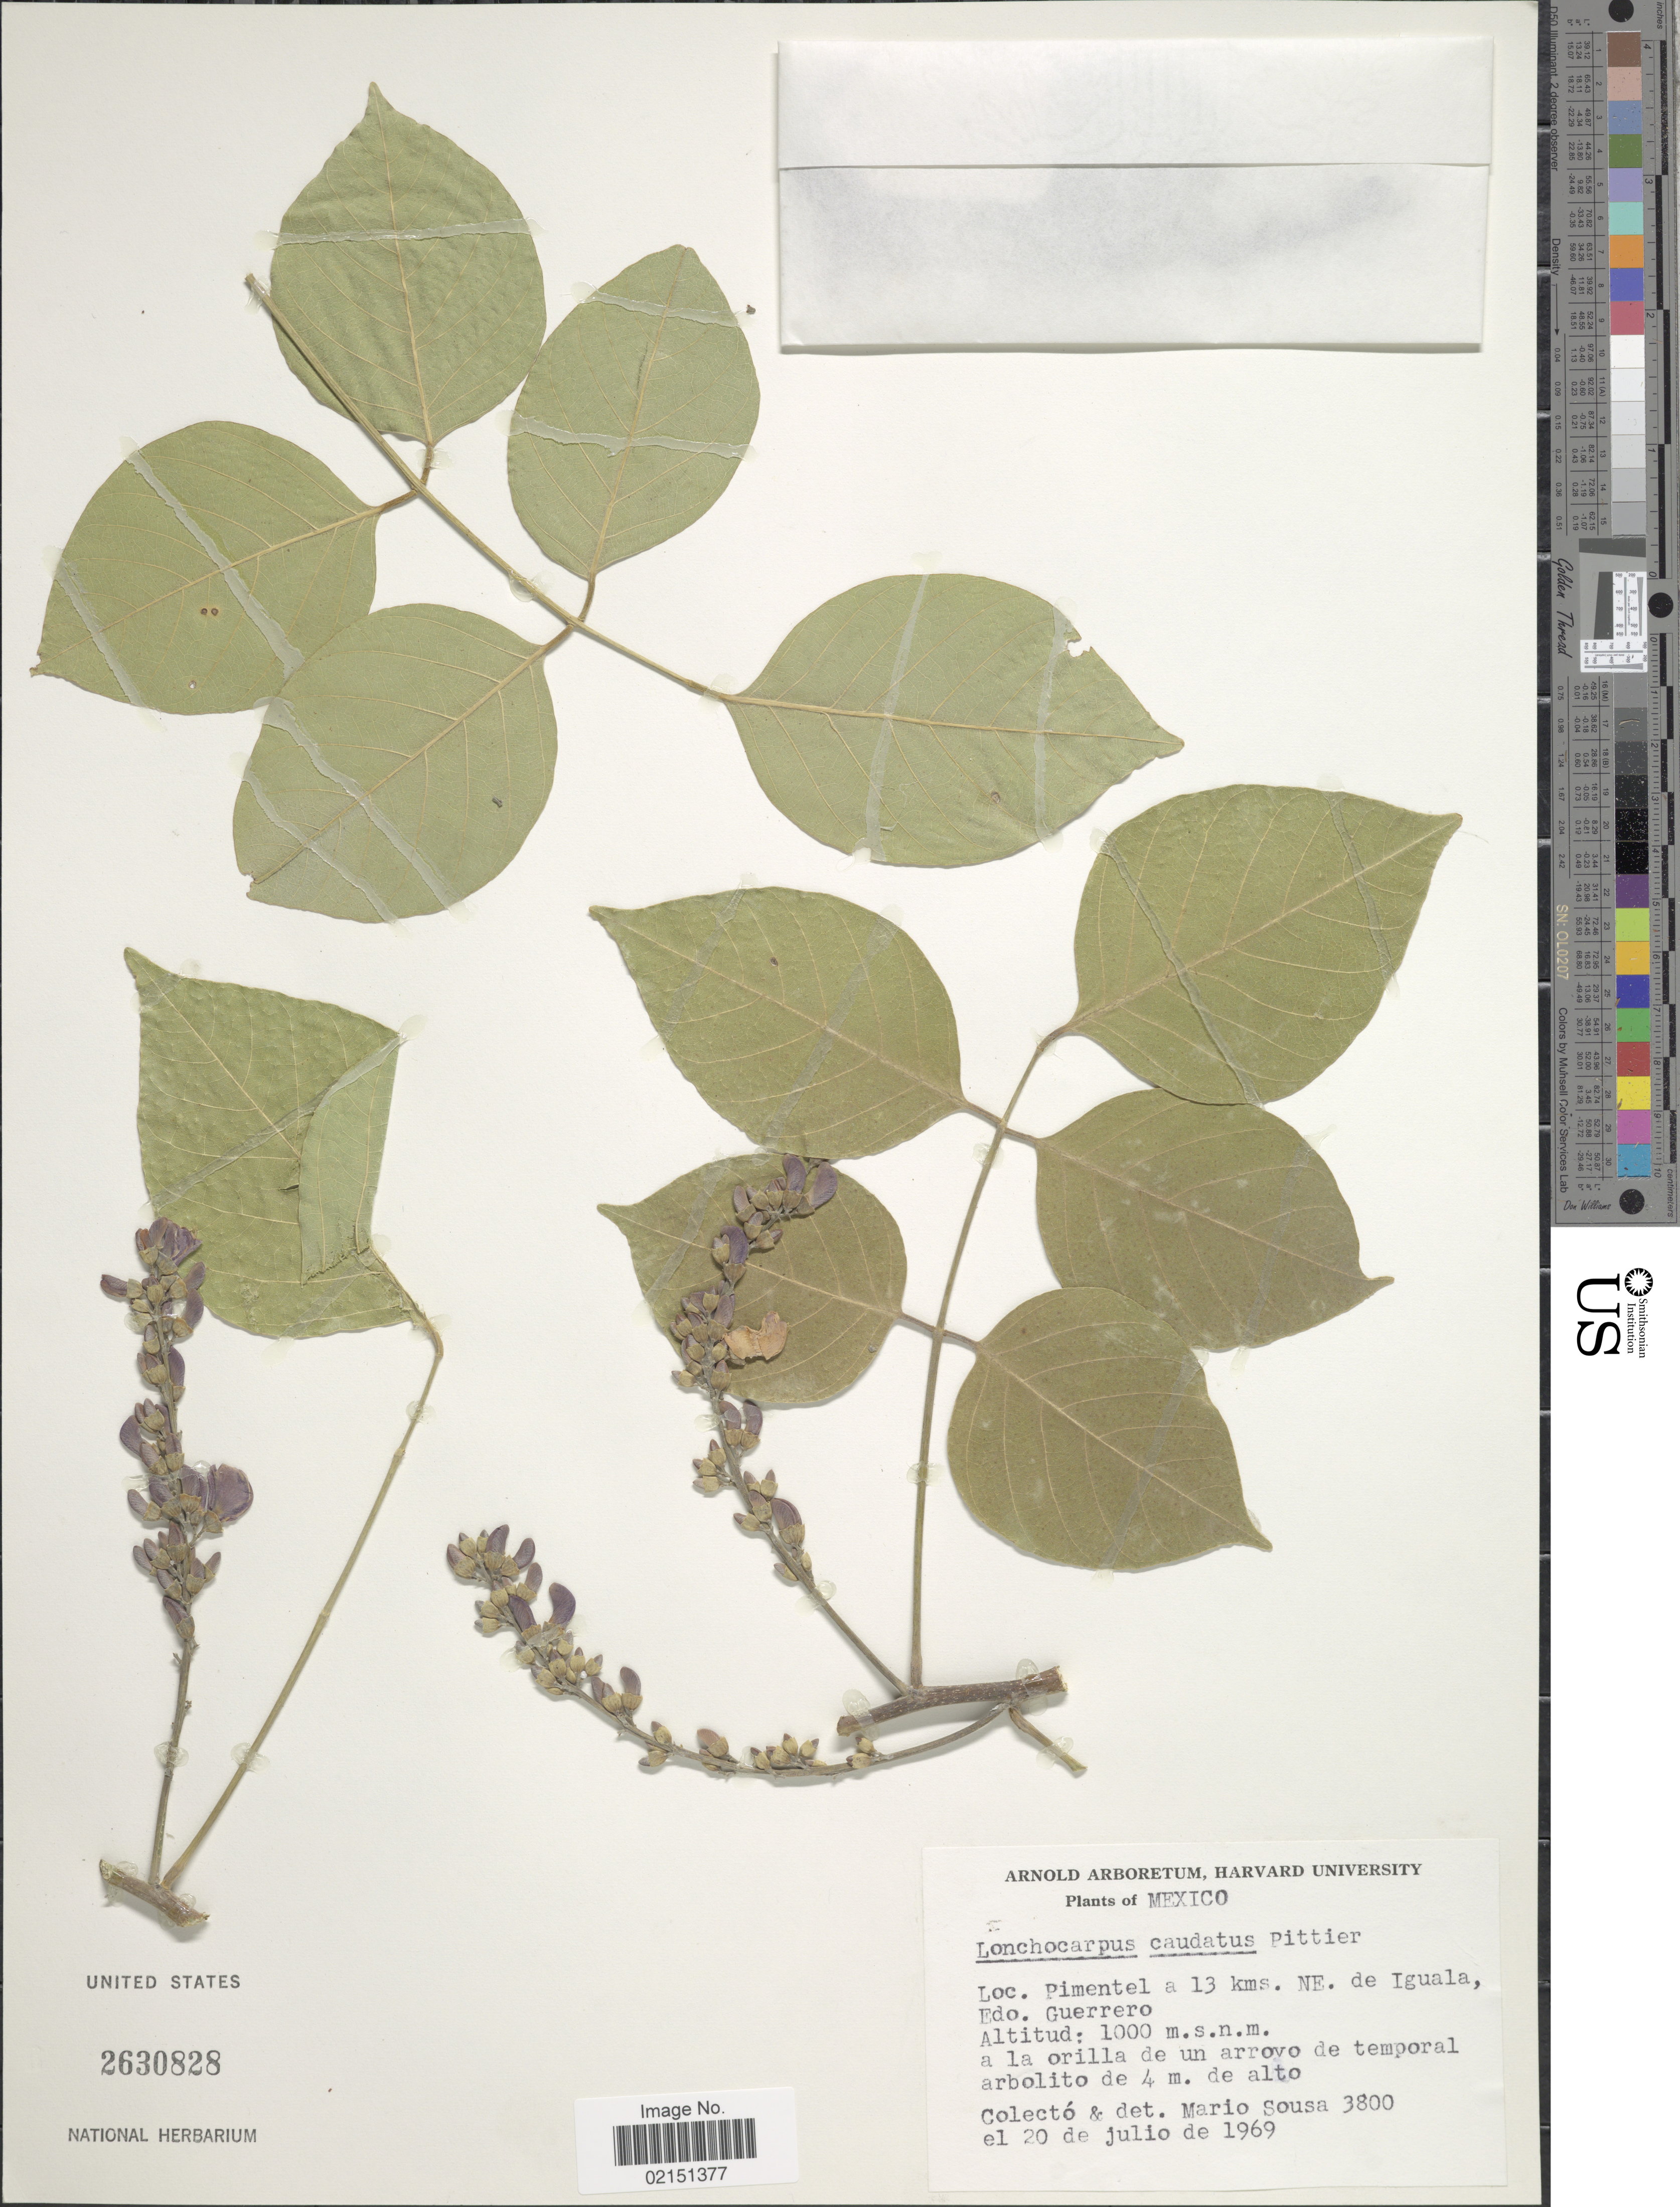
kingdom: Plantae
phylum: Tracheophyta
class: Magnoliopsida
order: Fabales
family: Fabaceae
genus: Lonchocarpus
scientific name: Lonchocarpus caudatus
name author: Pittier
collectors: M. Sousa S.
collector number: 3800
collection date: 1969-07-20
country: Mexico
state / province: Guerrero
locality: Pimentel a 13 kms. NE, de Iguala, Edo. Guerrero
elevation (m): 1000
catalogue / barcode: US 2630828